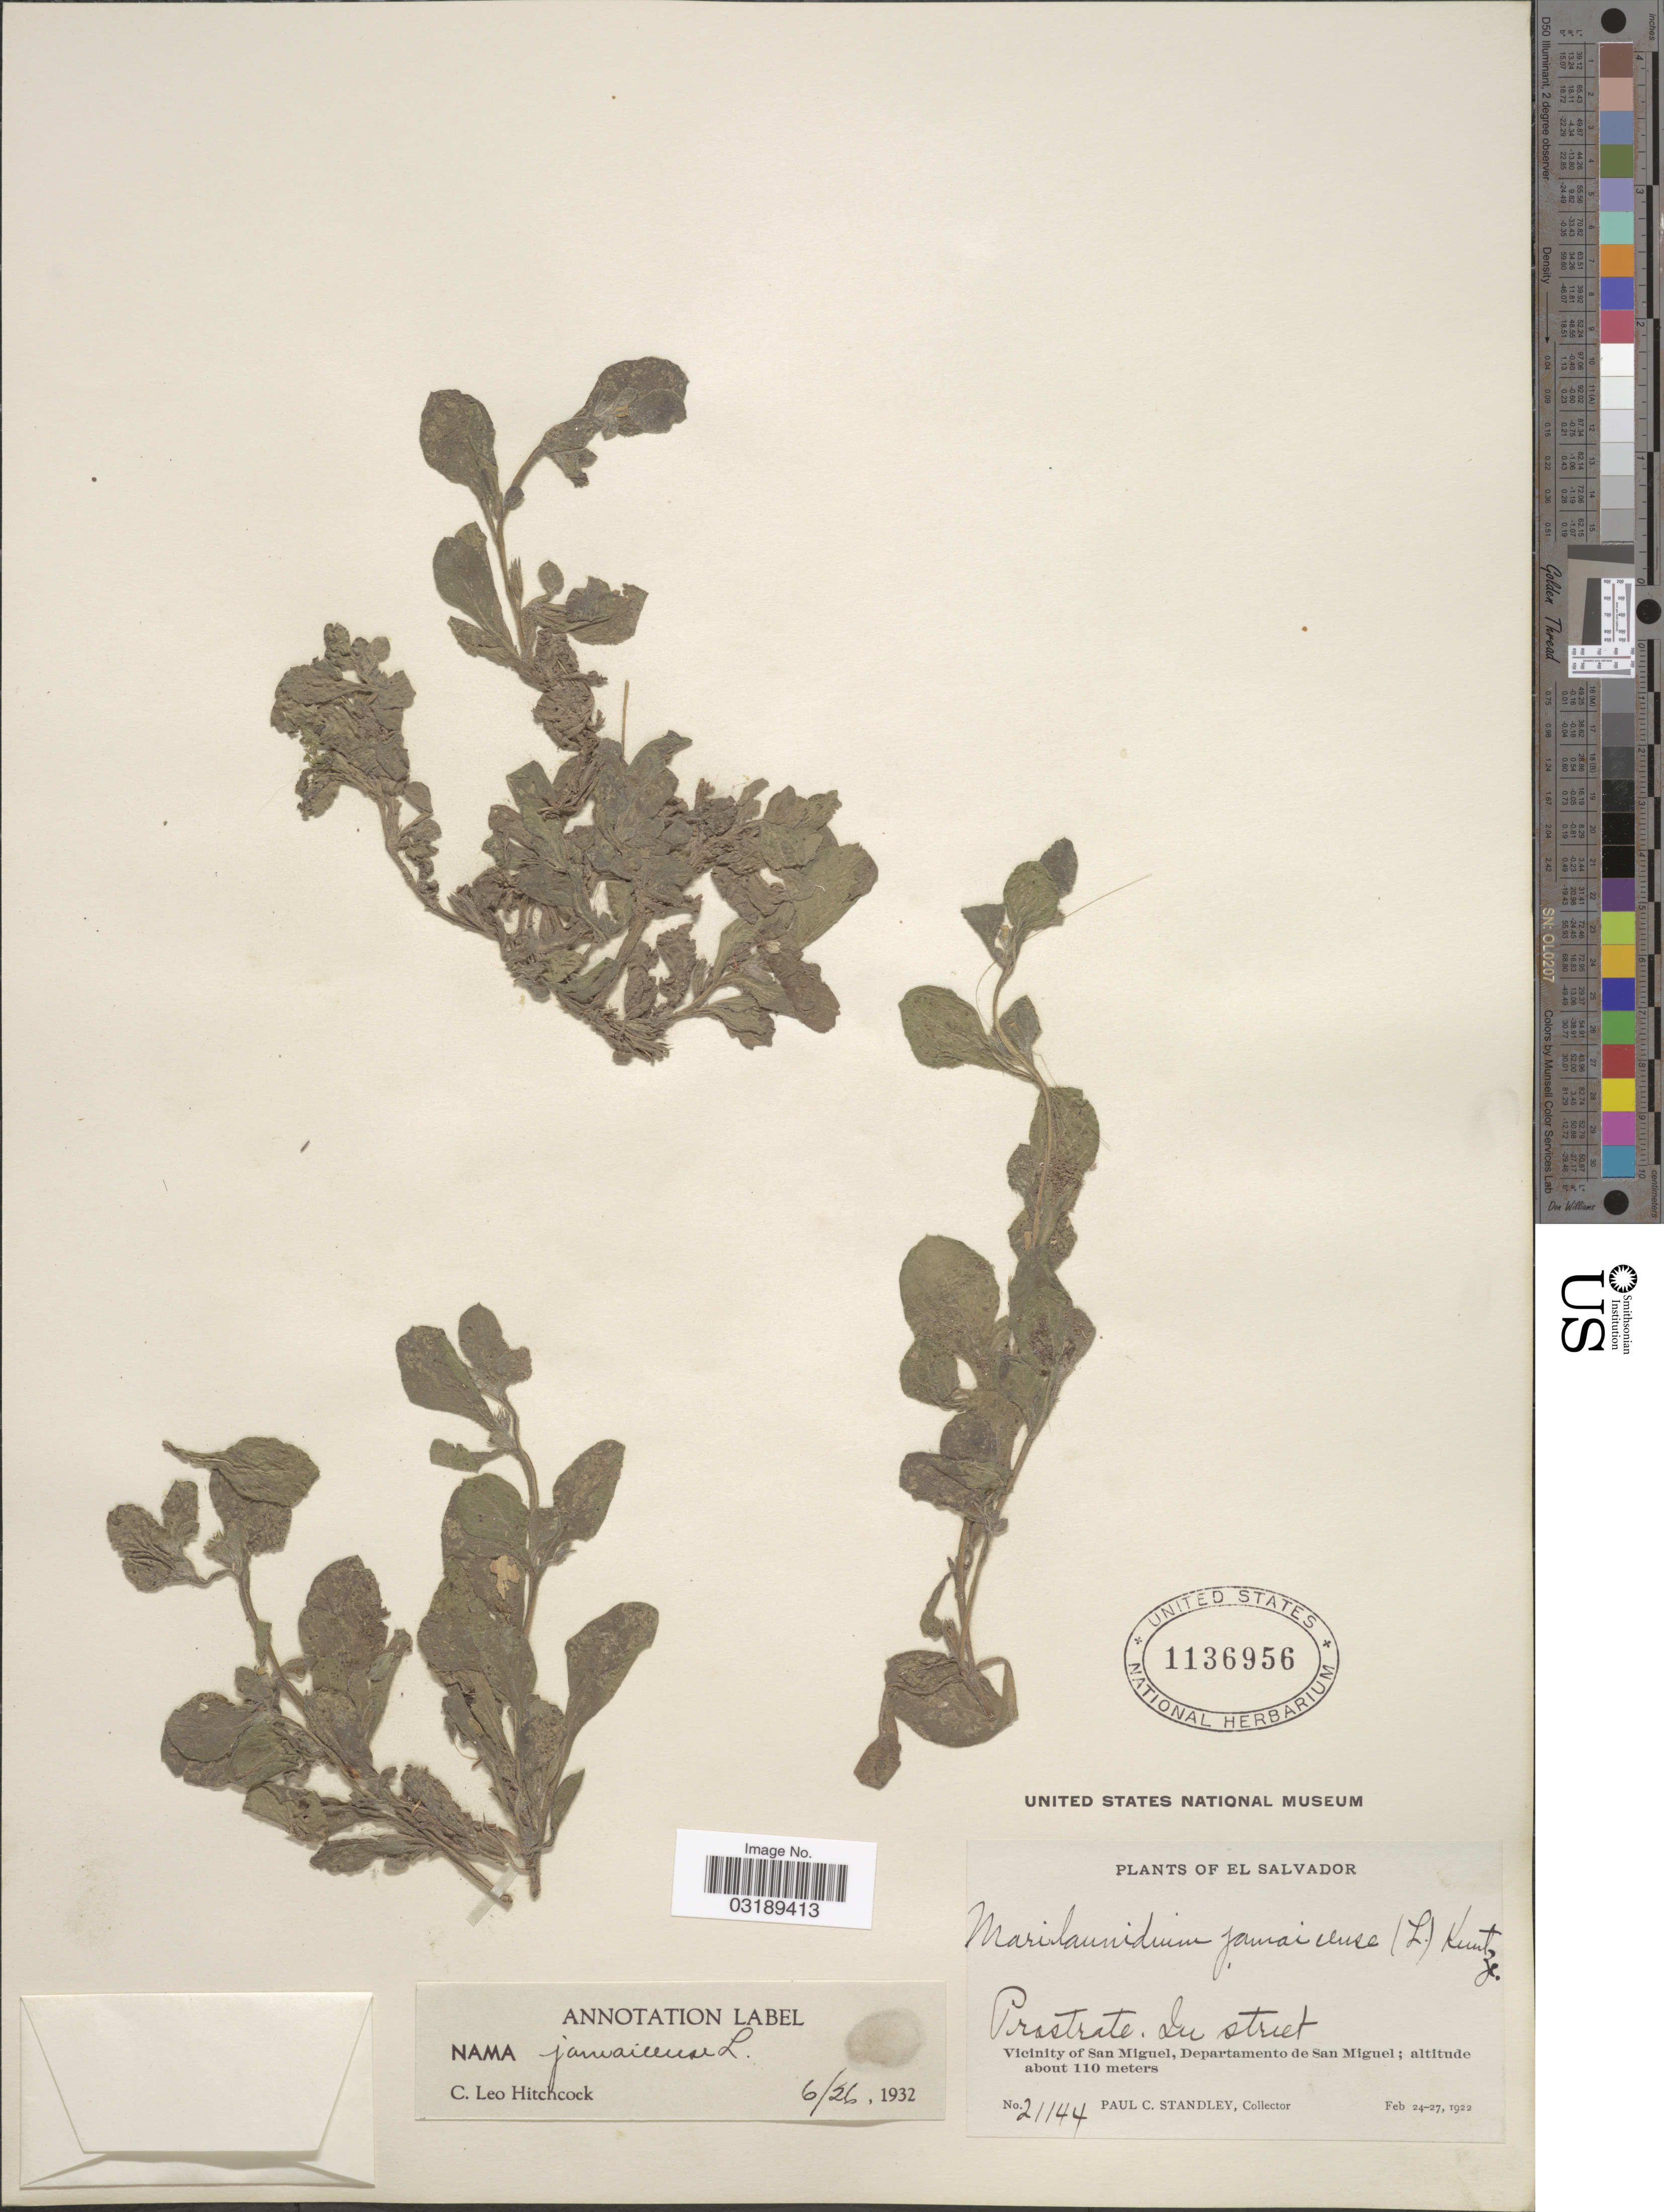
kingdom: Plantae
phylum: Tracheophyta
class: Magnoliopsida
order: Boraginales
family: Namaceae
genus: Nama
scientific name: Nama jamaicensis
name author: L.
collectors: P. C. Standley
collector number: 21144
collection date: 1922-02-24/1922-02-27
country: El Salvador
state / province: San Miguel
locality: In street. Vicinity of San Miguel, Departamento de San Miguel.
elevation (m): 110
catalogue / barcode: US 1136956